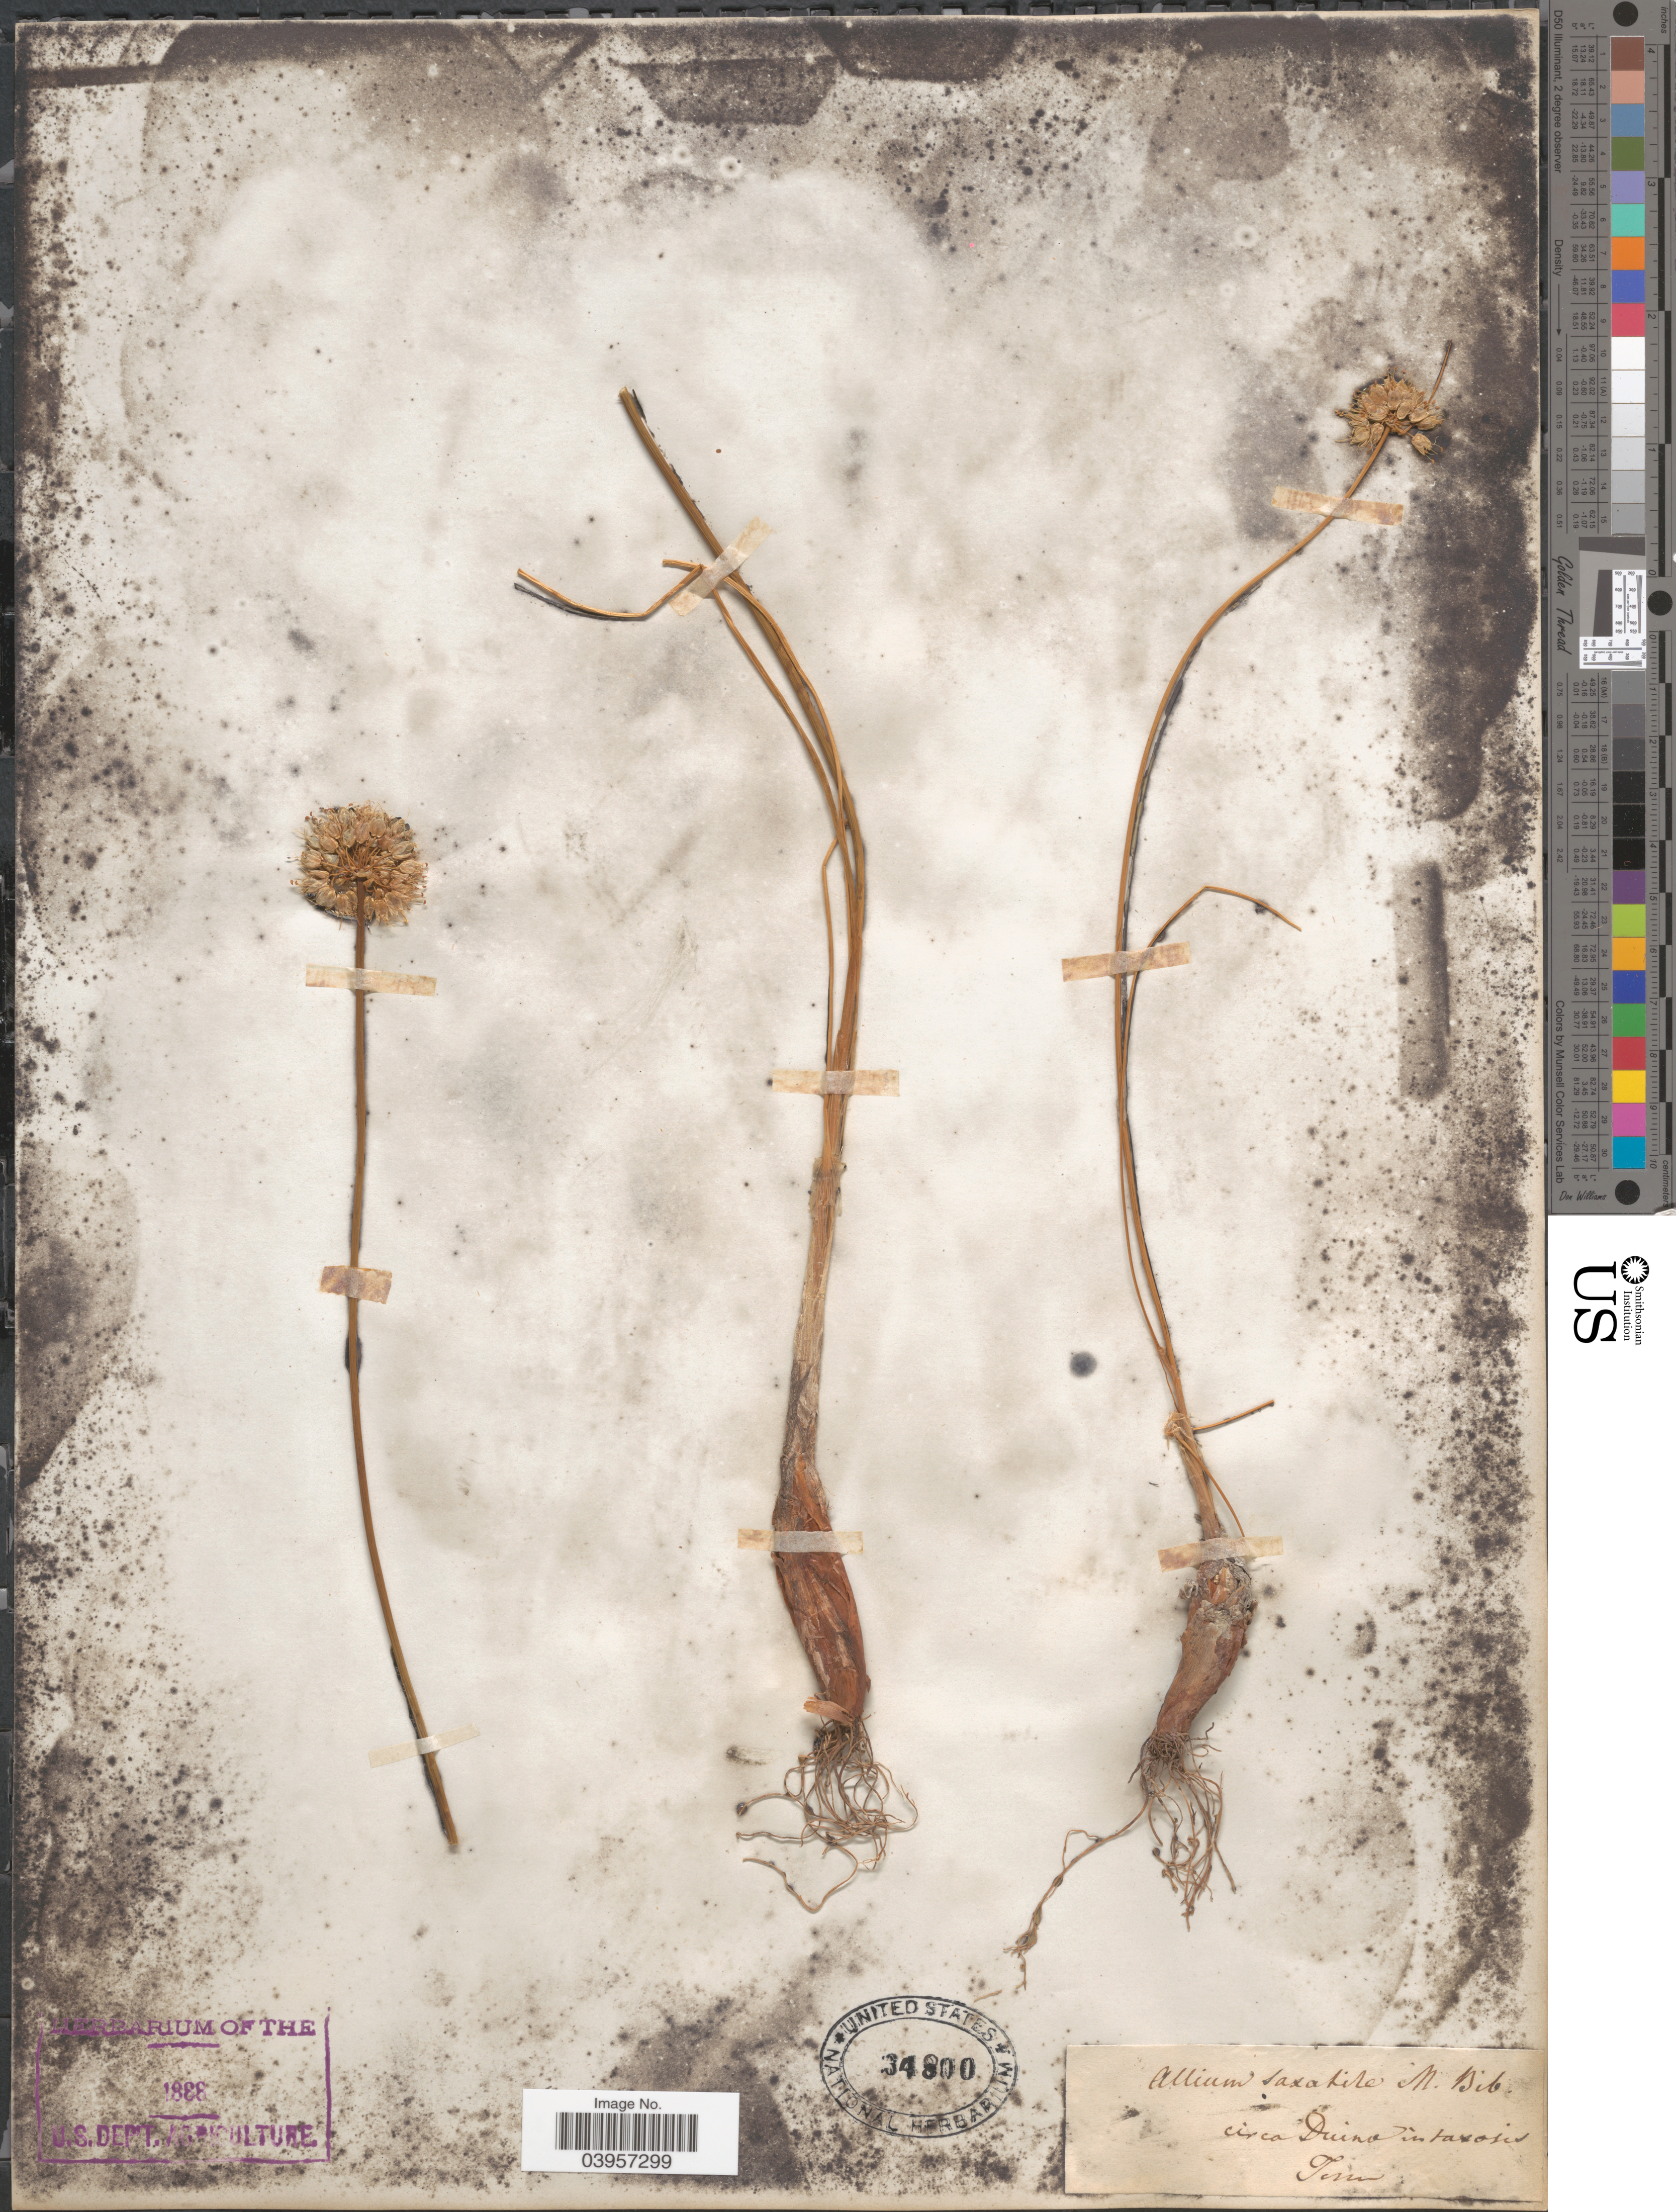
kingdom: Plantae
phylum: Tracheophyta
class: Liliopsida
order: Asparagales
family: Amaryllidaceae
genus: Allium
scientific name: Allium saxatile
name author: M. Bieb.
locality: Circa Drina in taxosis.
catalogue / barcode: US 34800